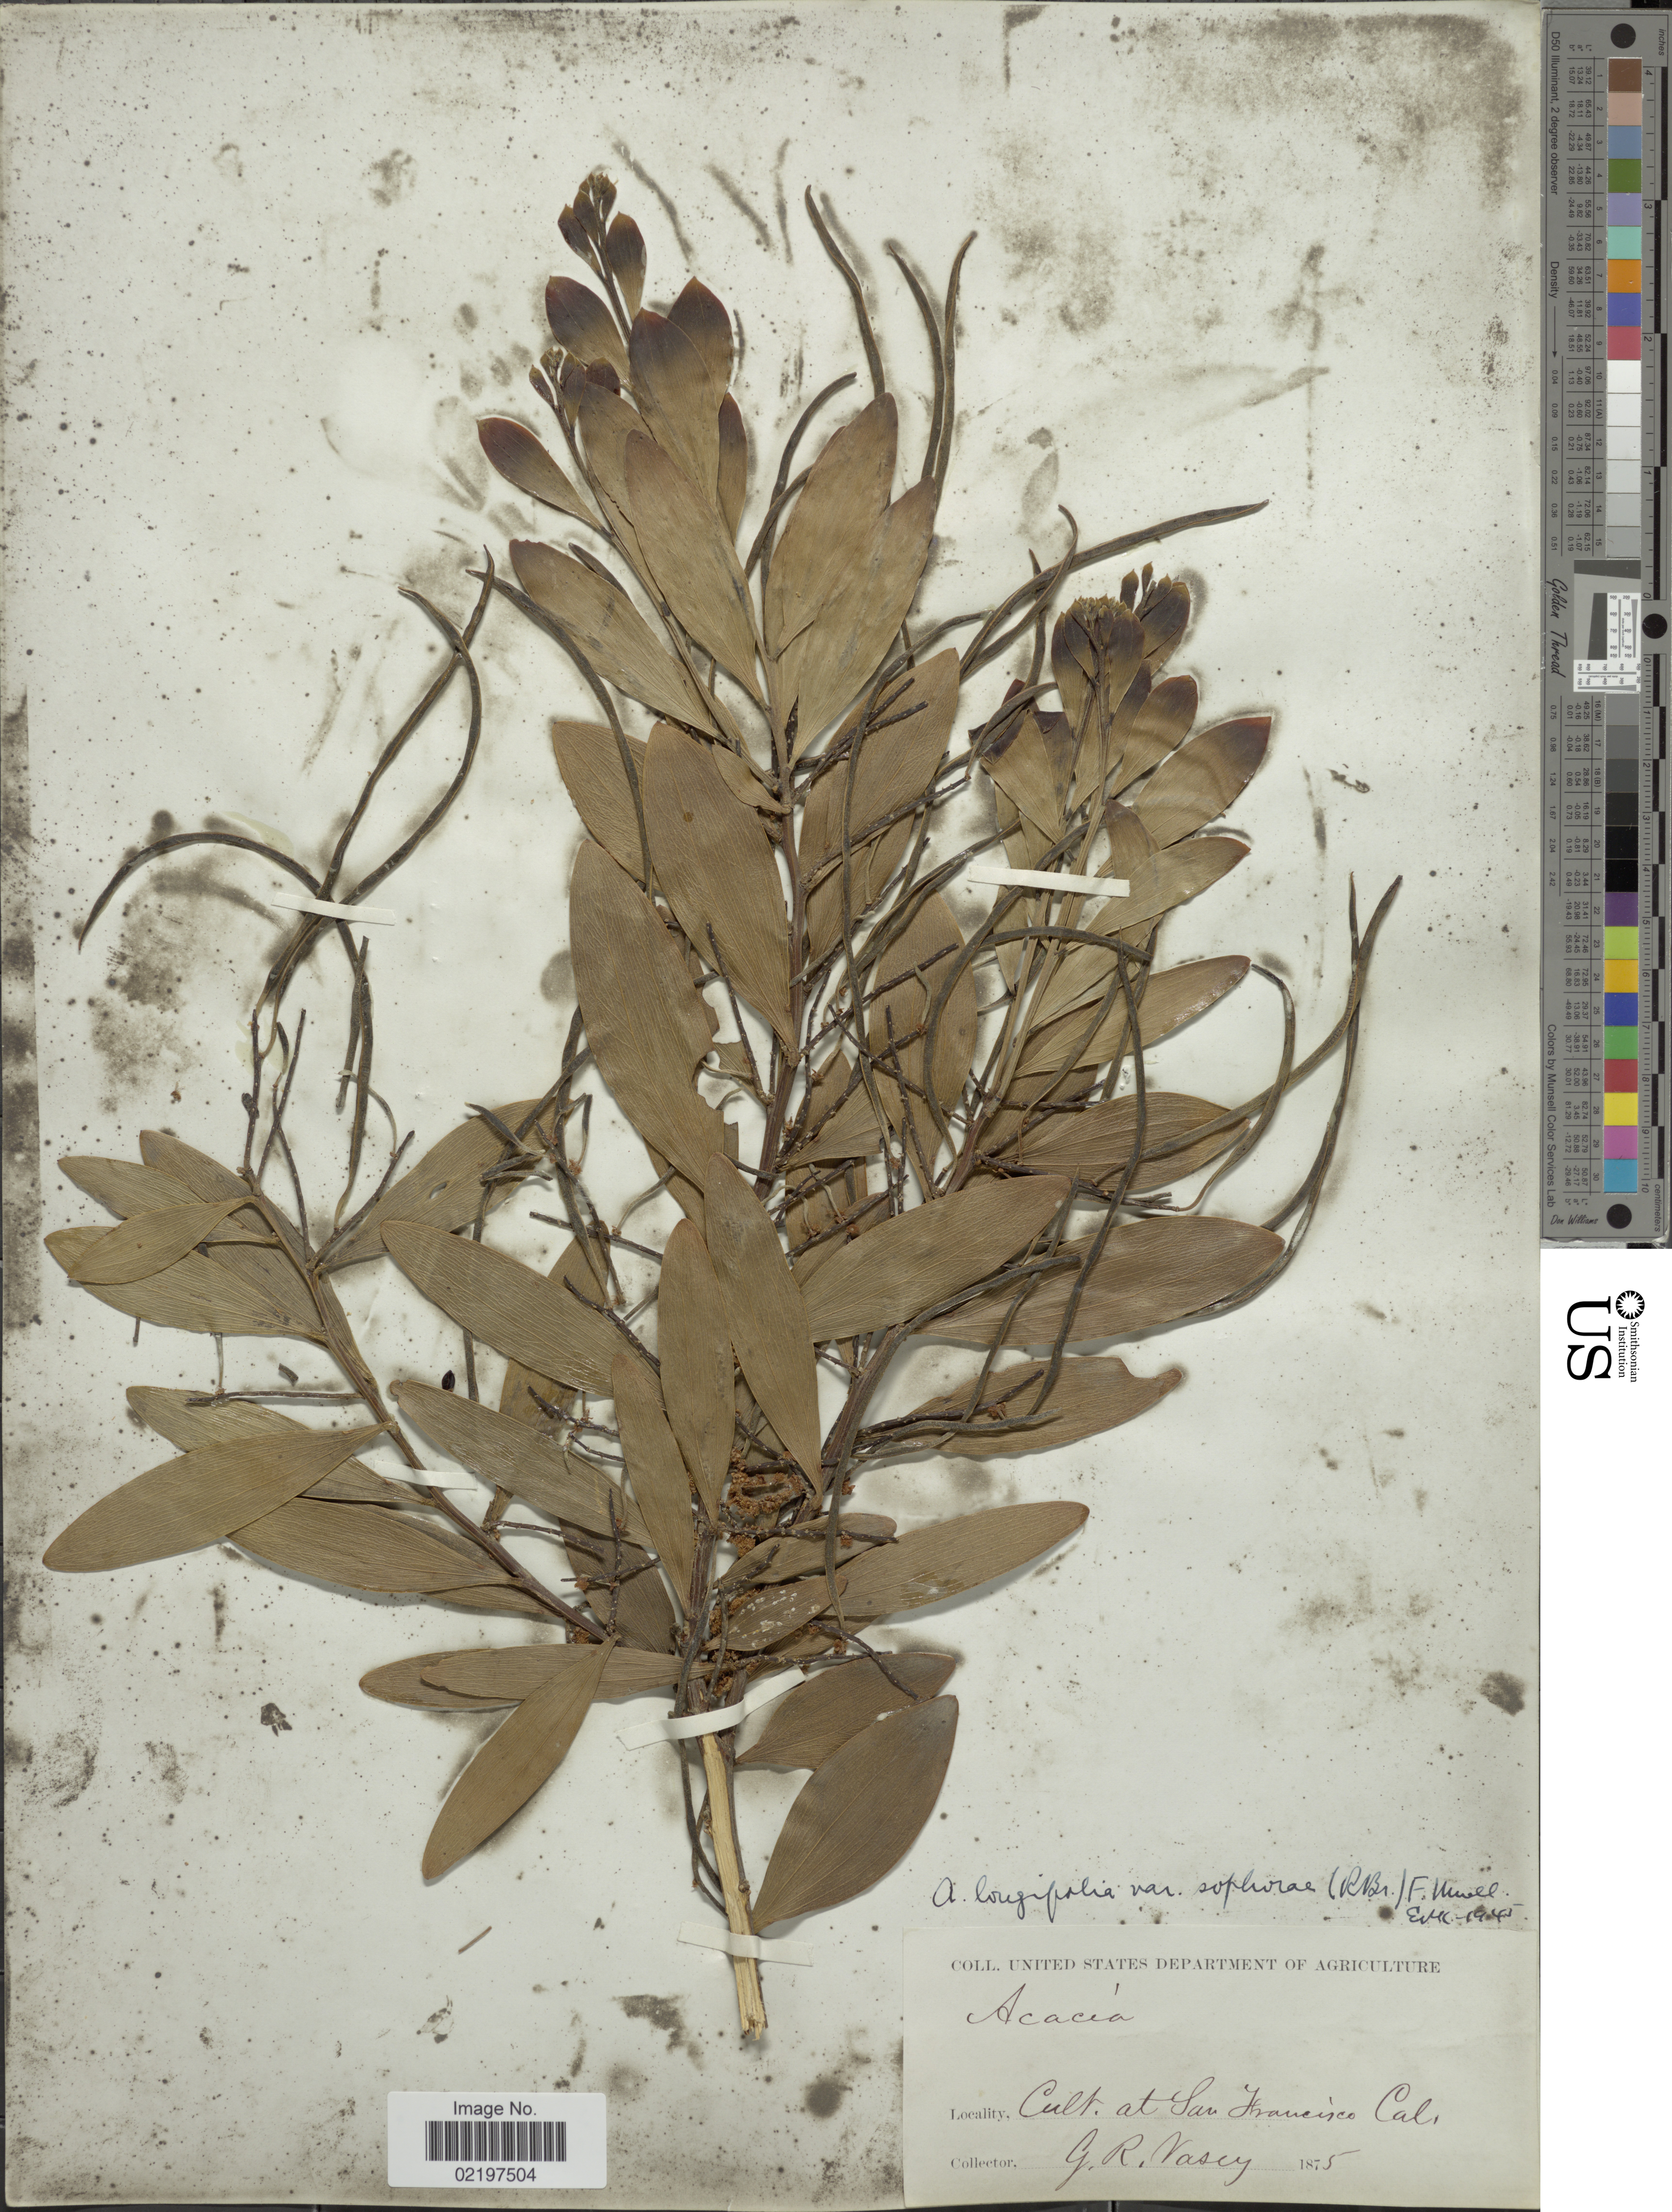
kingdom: Plantae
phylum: Tracheophyta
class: Magnoliopsida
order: Fabales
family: Fabaceae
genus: Acacia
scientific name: Acacia longifolia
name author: (Andrews) Willd.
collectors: G. R. Vasey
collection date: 1875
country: United States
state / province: California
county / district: San Francisco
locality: At San Francisco